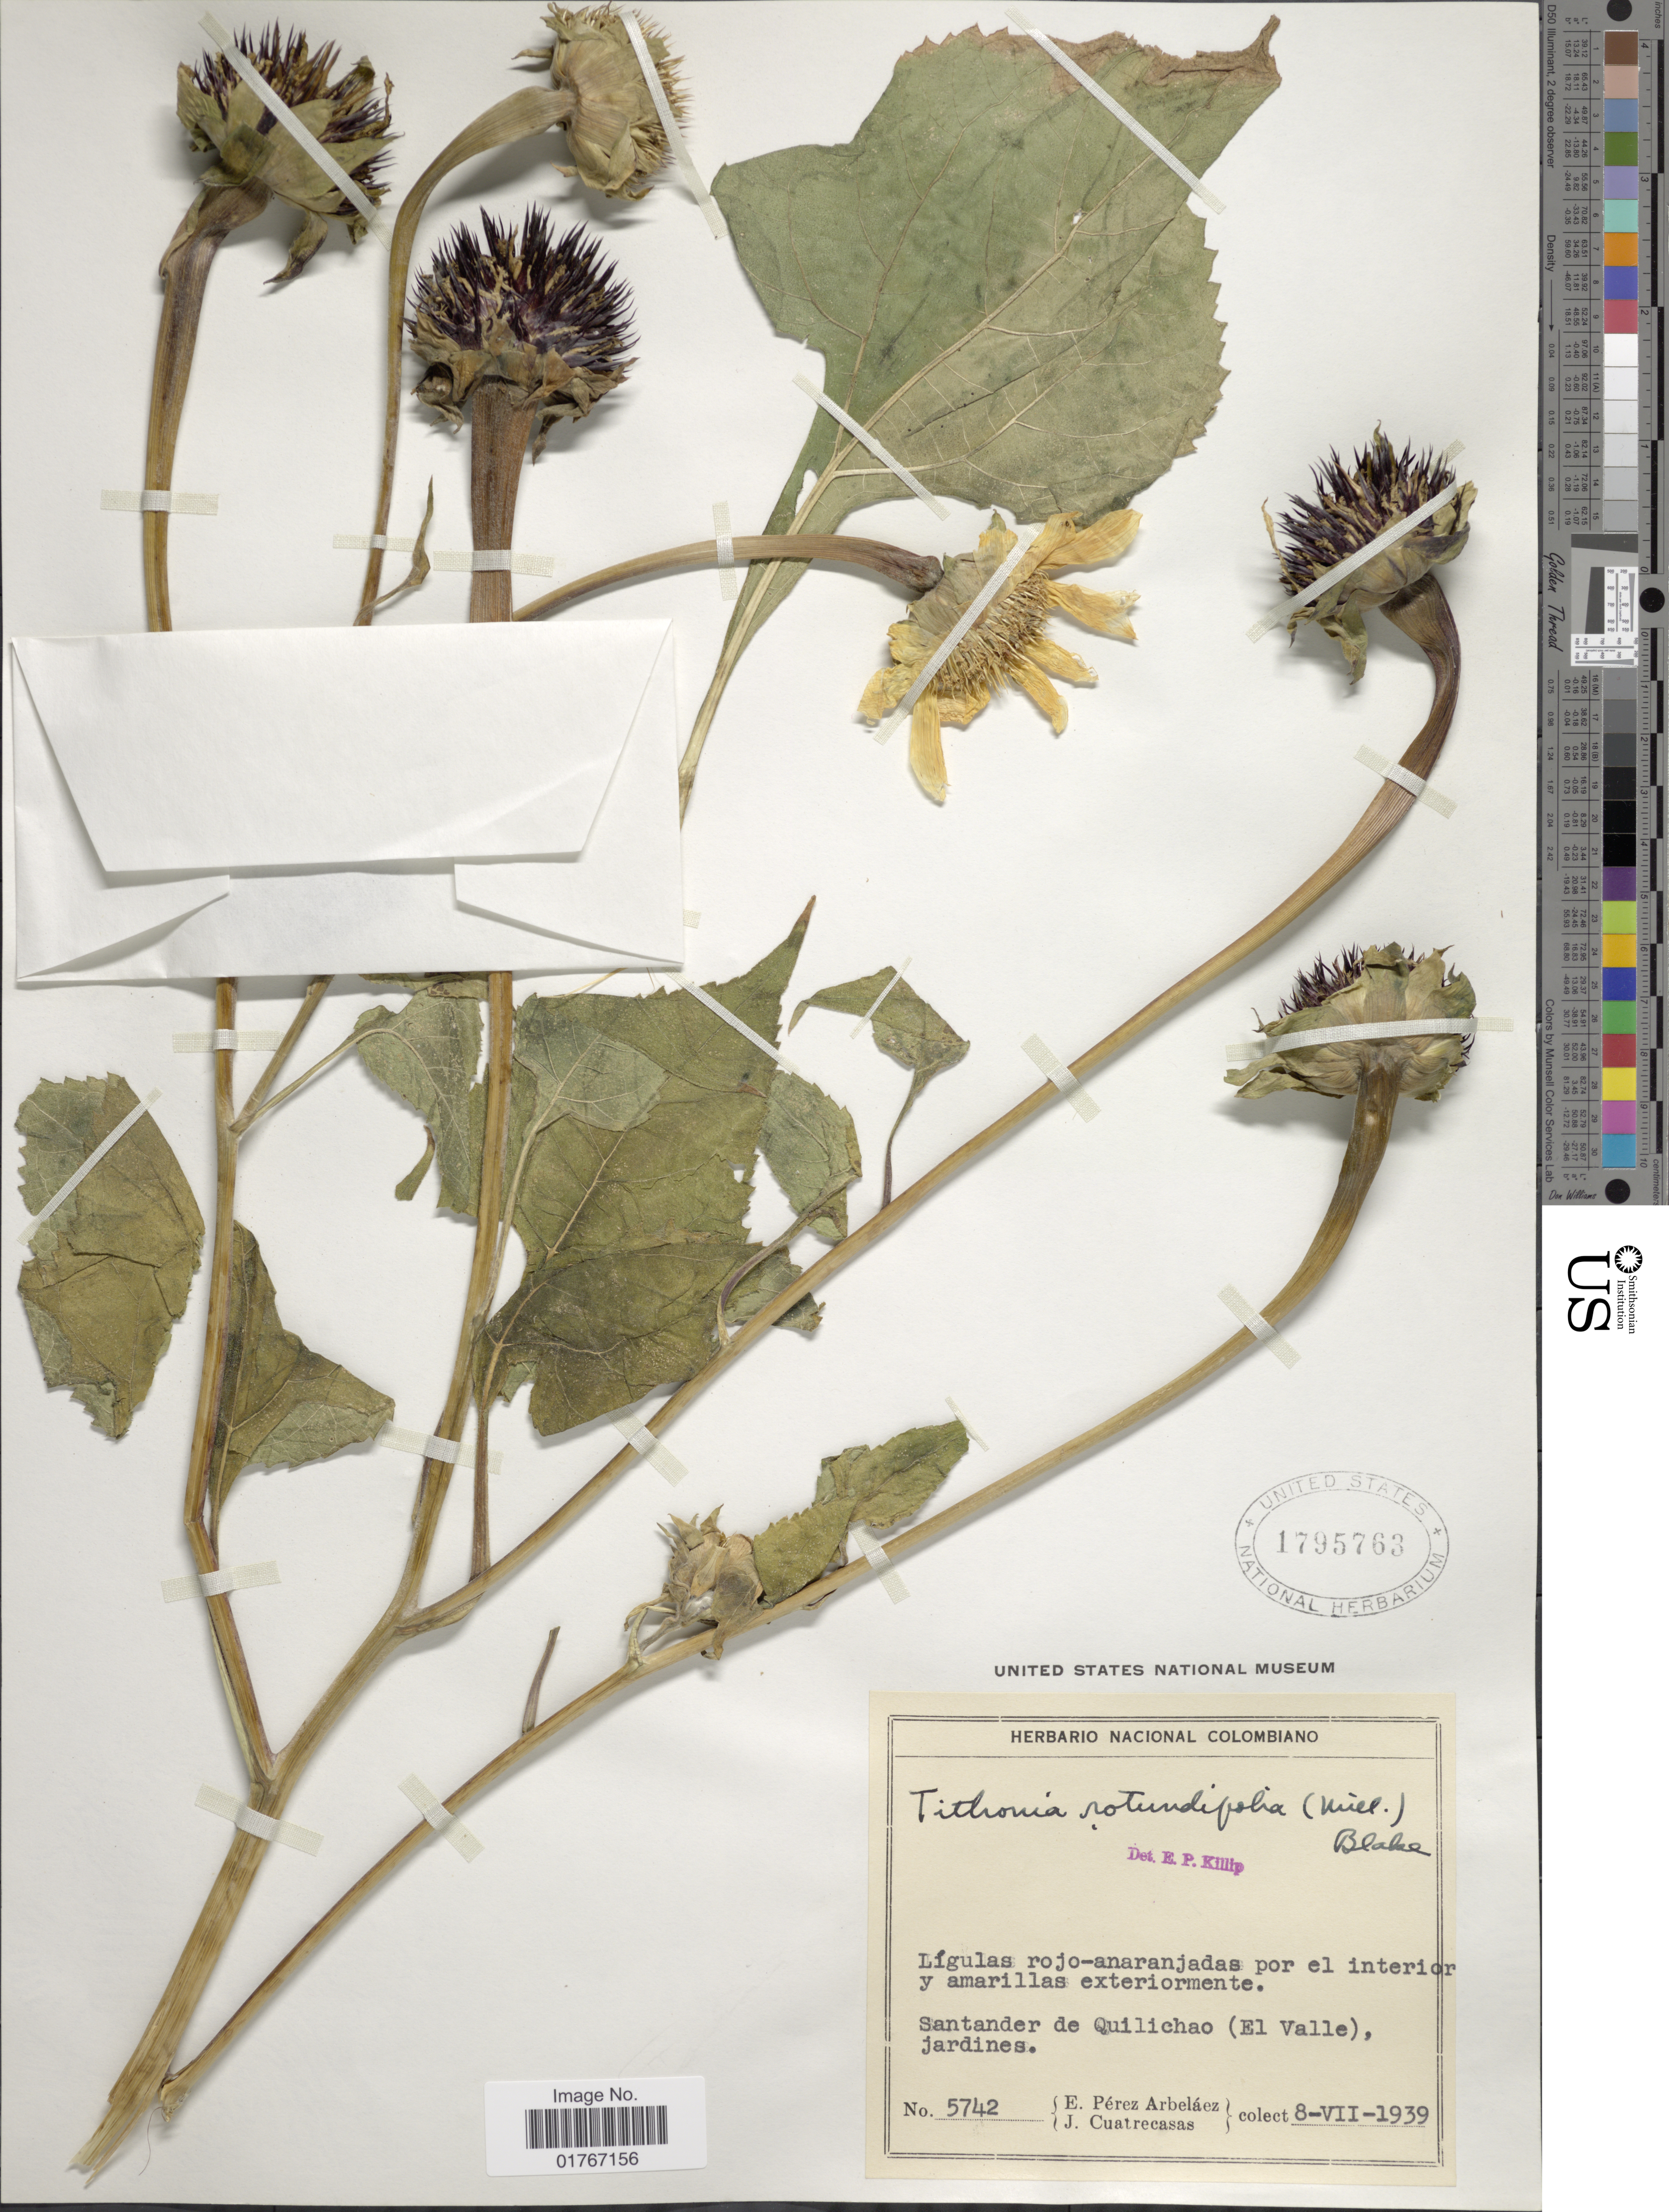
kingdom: Plantae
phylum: Tracheophyta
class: Magnoliopsida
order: Asterales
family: Asteraceae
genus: Tithonia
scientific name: Tithonia rotundifolia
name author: (Mill.) S.F. Blake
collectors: E. Pérez Arbeláez & J. Cuatrecasas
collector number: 5742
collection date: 1939-07-08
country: Colombia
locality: Santander de Quilichao (El Valle), jardines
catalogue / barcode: US 1795763